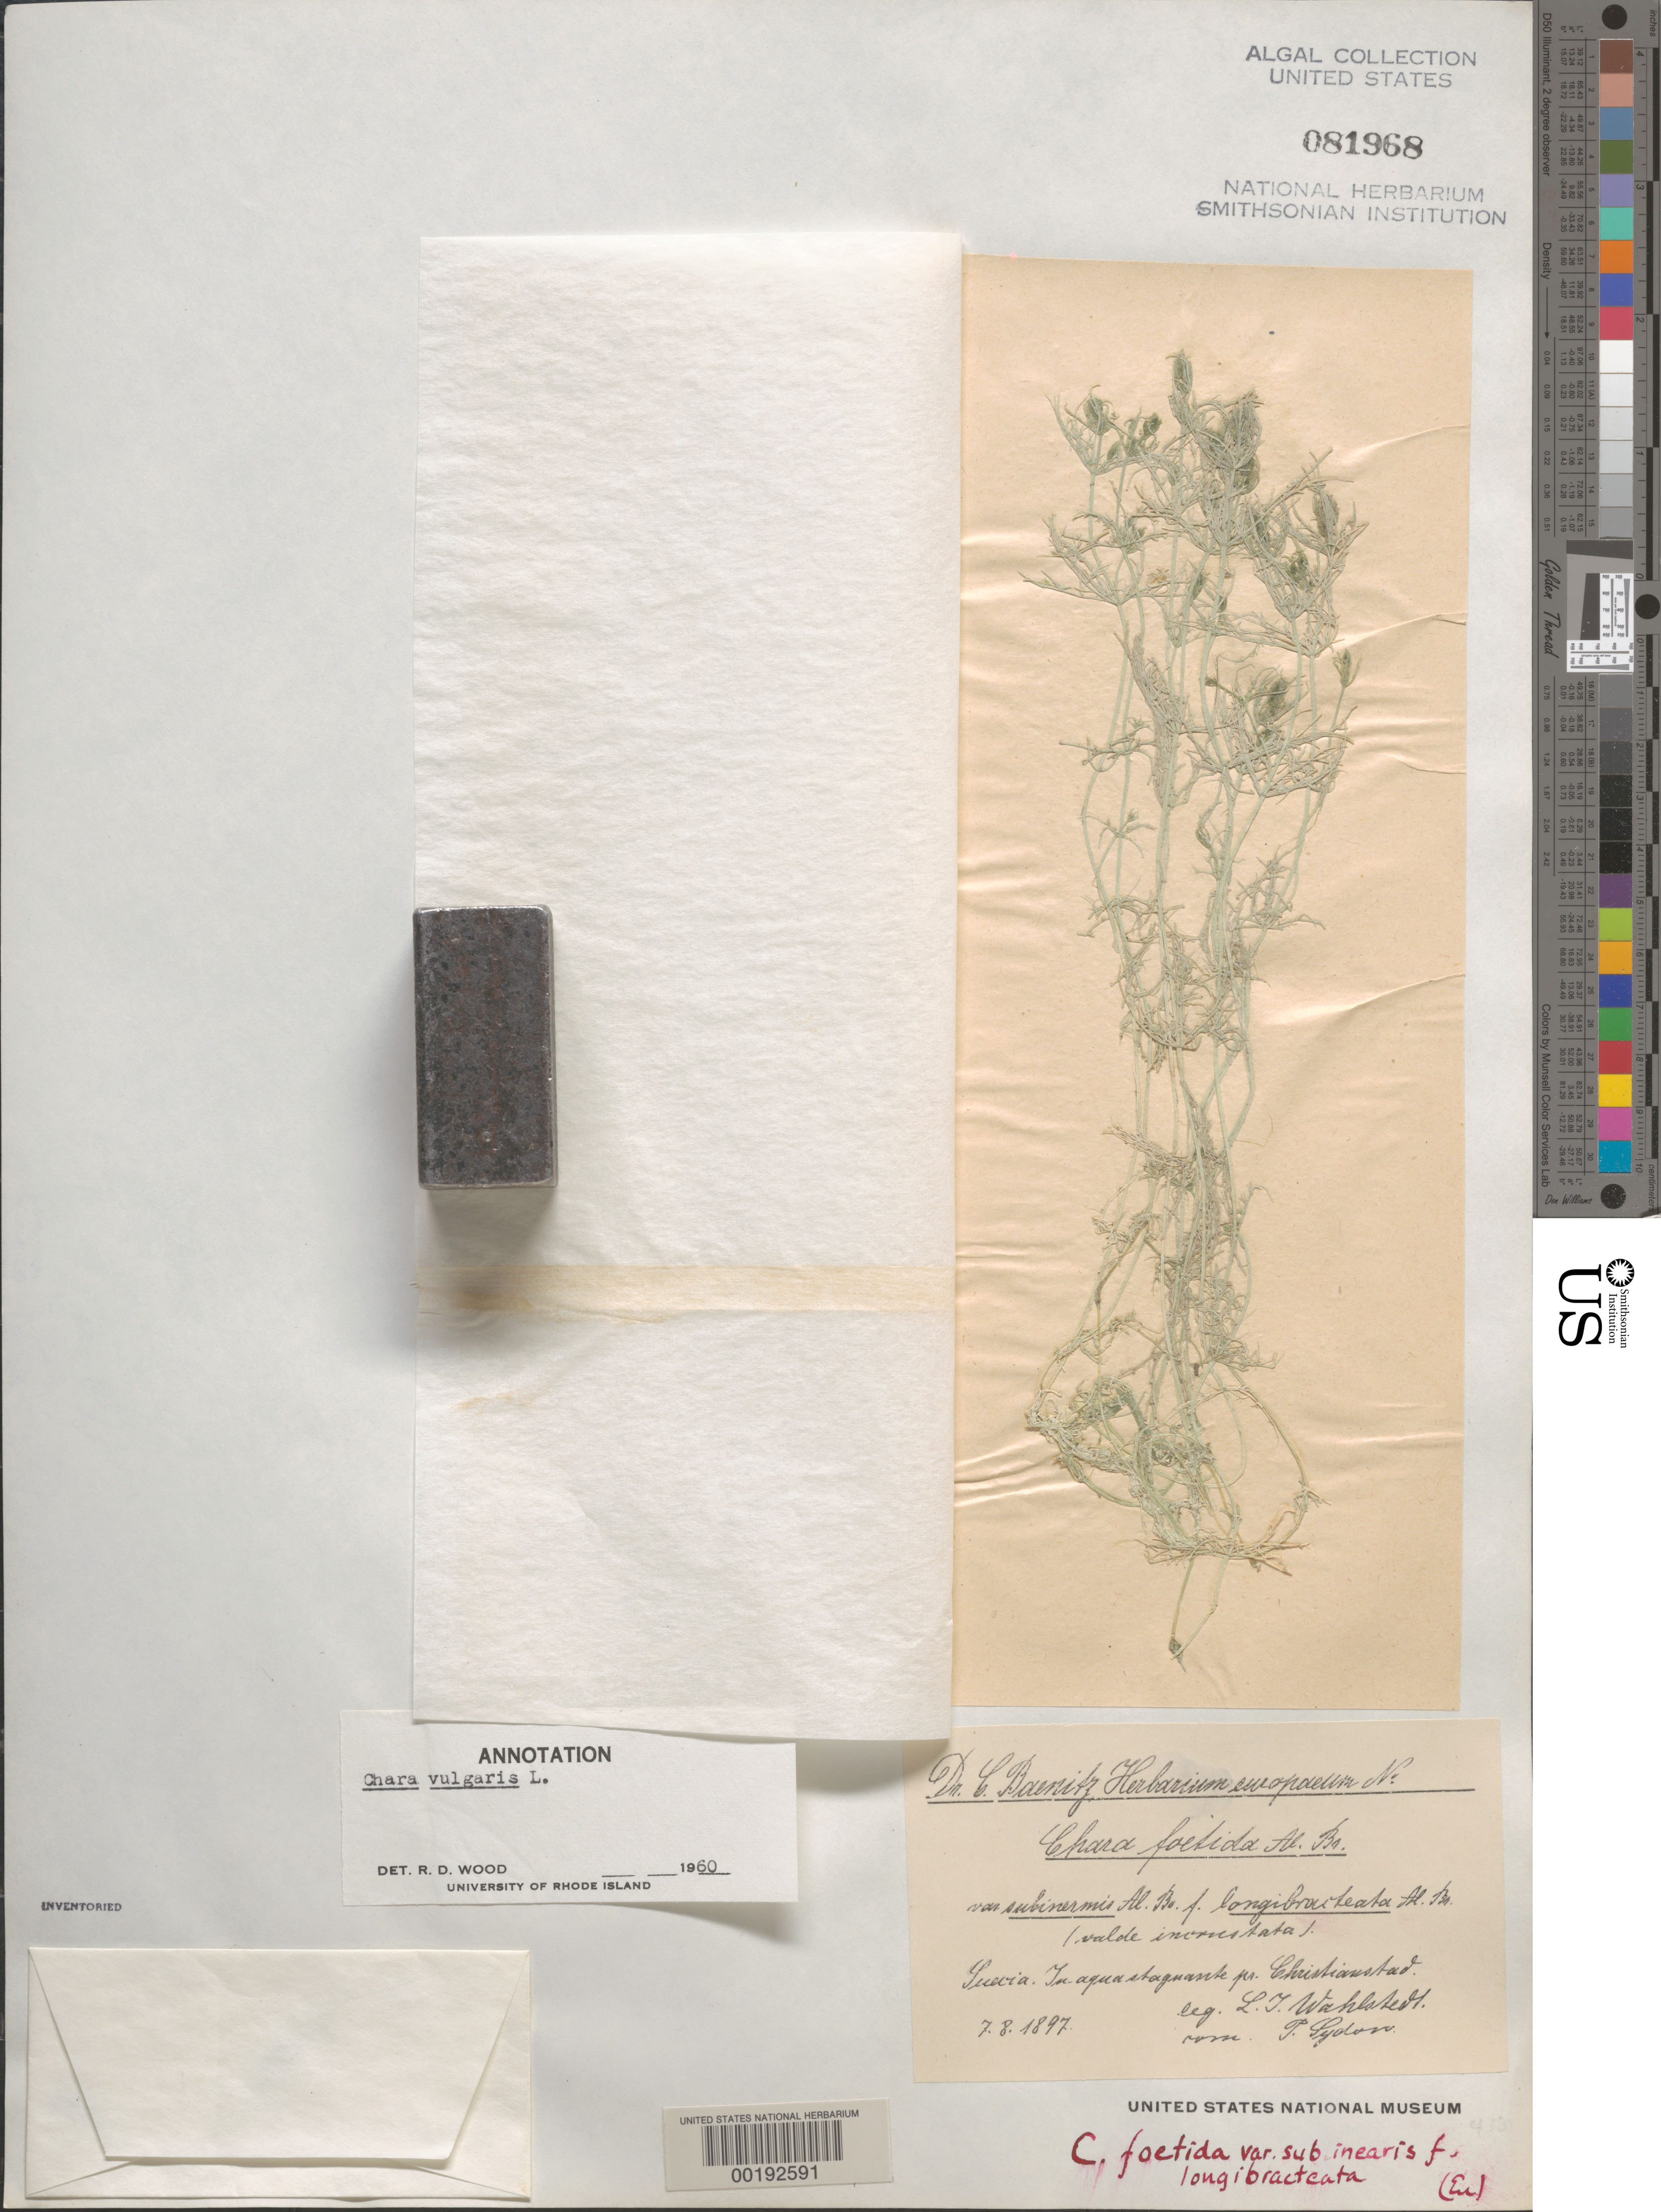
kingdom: Plantae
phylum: Charophyta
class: Charophyceae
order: Charales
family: Characeae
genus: Chara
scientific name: Chara vulgaris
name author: L.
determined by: Wood, R. D.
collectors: L. J. Wahlstedt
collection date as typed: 07 Aug 1897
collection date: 1897-08-07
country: Sweden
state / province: Skåne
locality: Near kristianstad (christianstad)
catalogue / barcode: US 81968